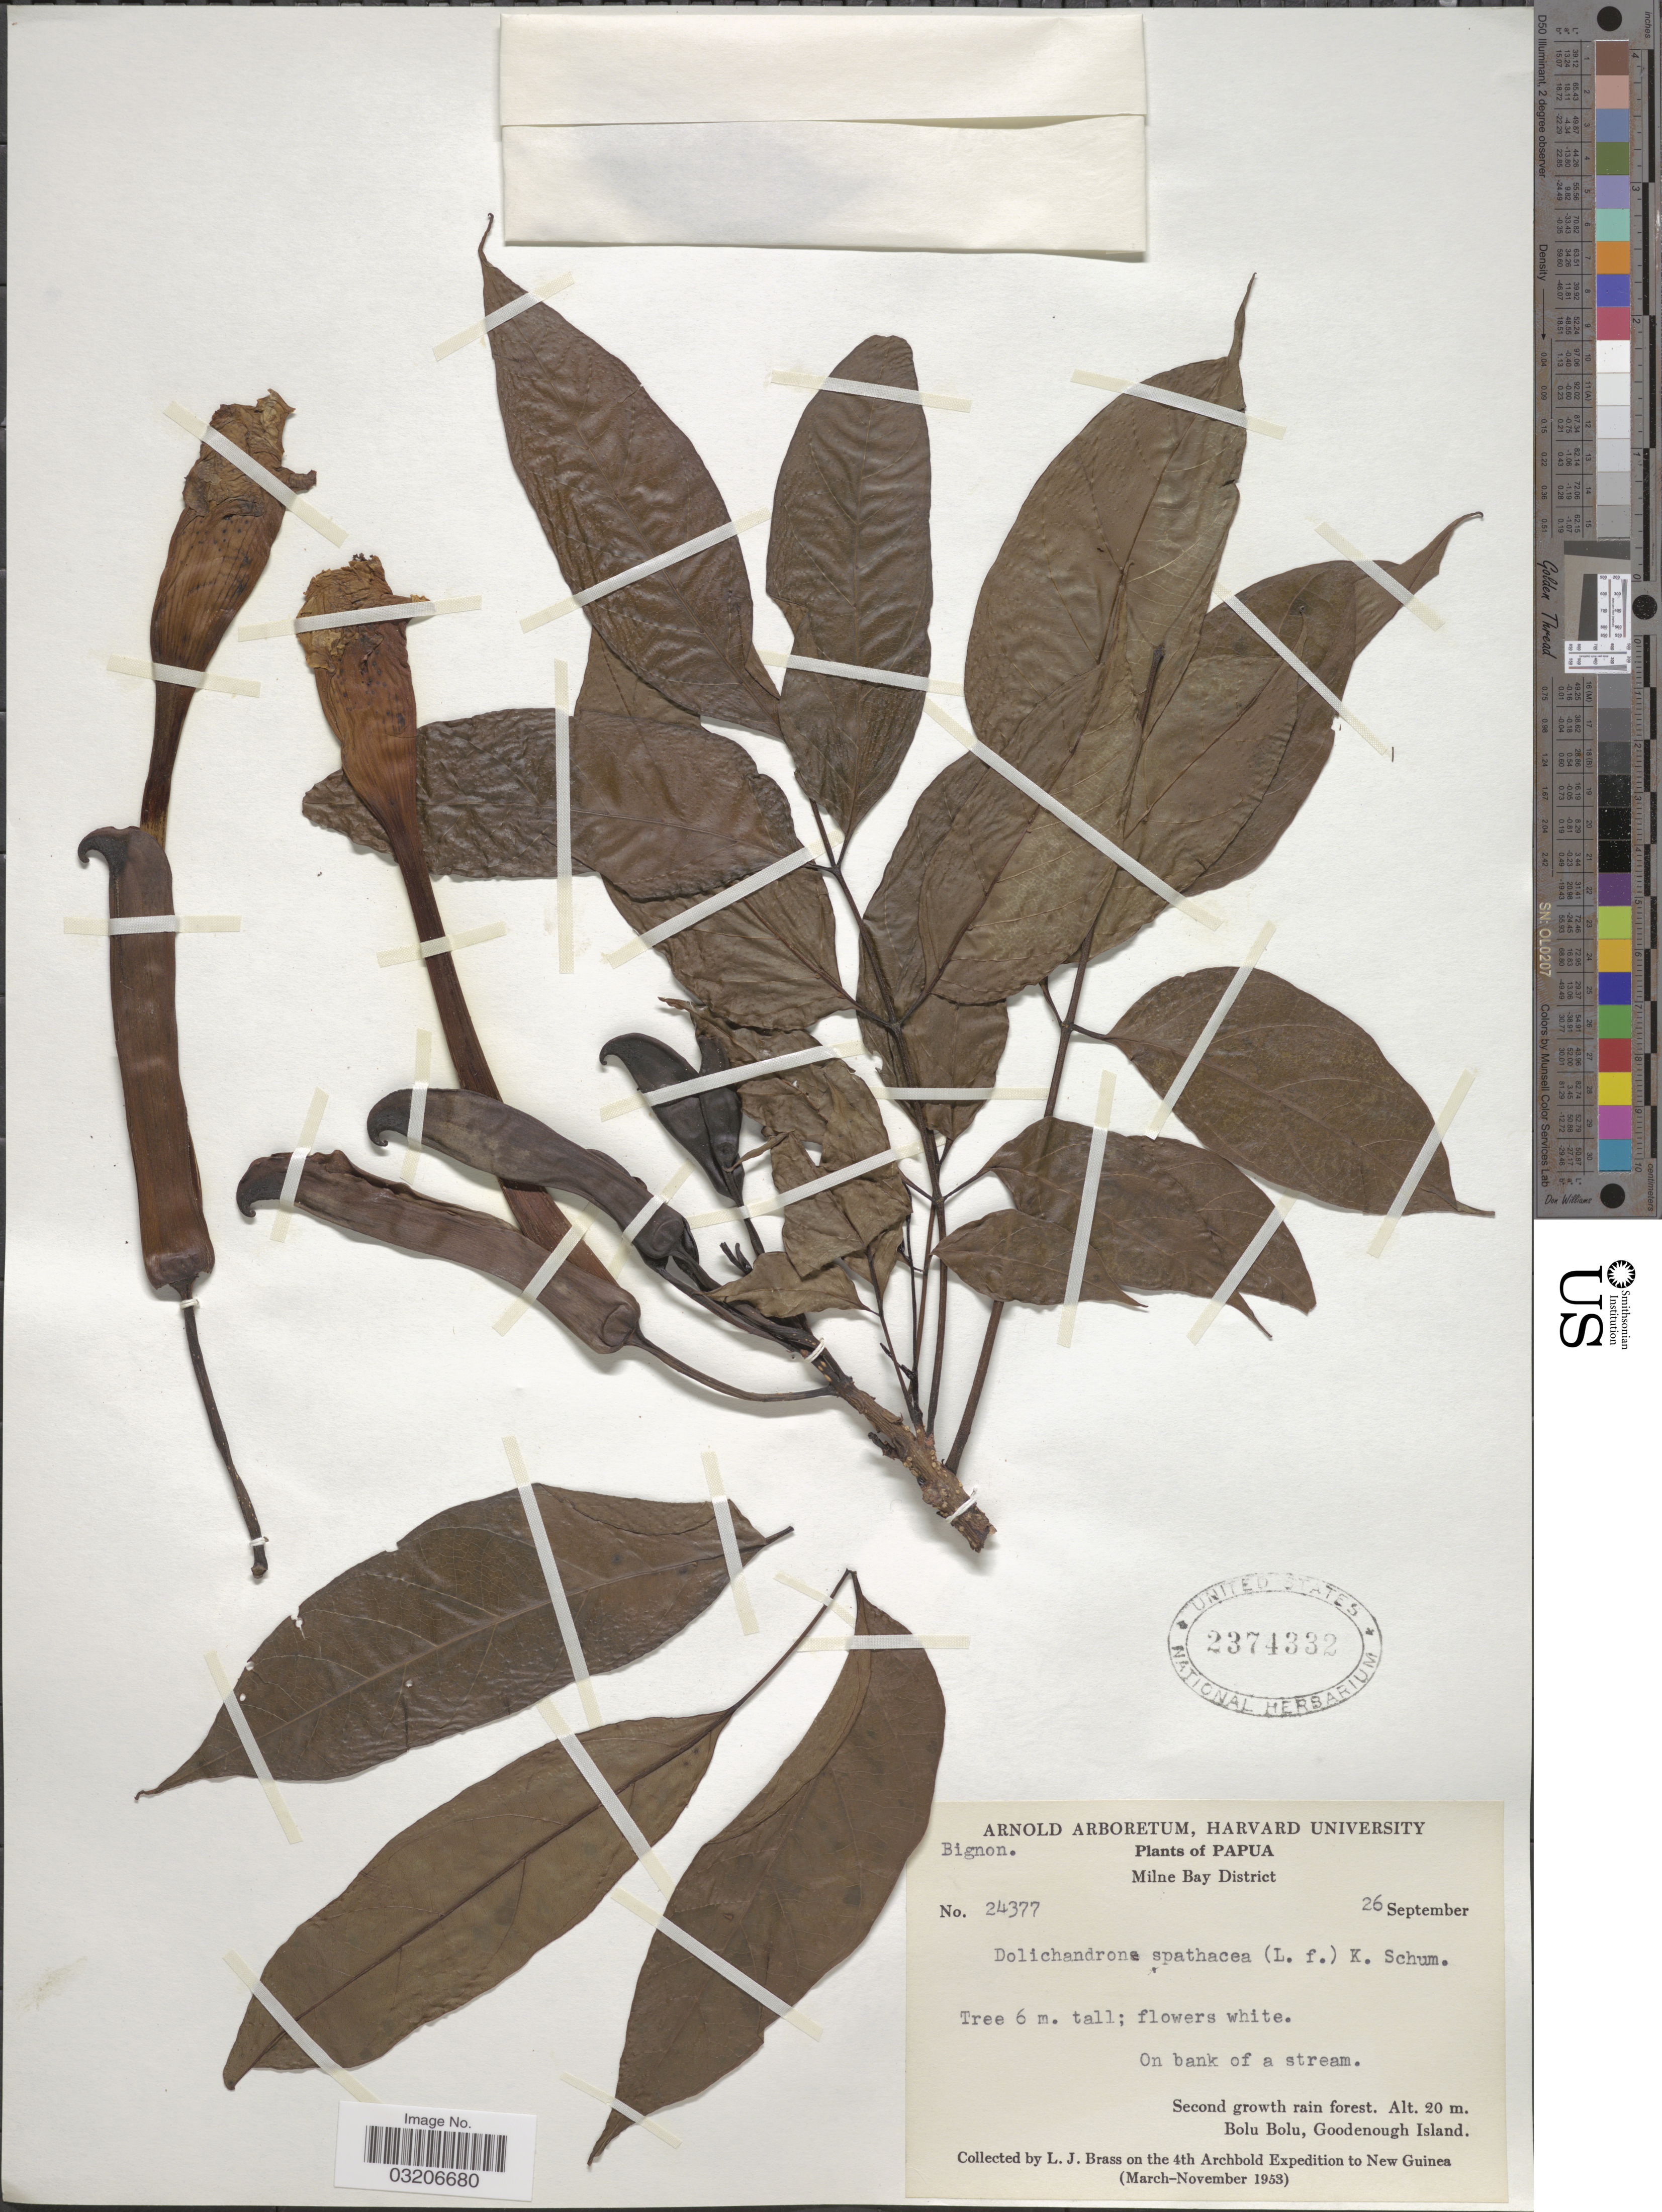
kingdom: Plantae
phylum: Tracheophyta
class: Magnoliopsida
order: Lamiales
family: Bignoniaceae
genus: Dolichandrone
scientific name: Dolichandrone spathacea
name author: (L. f.) K. Schum.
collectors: L. J. Brass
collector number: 24377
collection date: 1953-09-26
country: Papua New Guinea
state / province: Milne Bay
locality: Papua. Milne Bay District. Bolu Bolu, Goodenough Island. New Guinea.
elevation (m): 20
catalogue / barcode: US 2374332